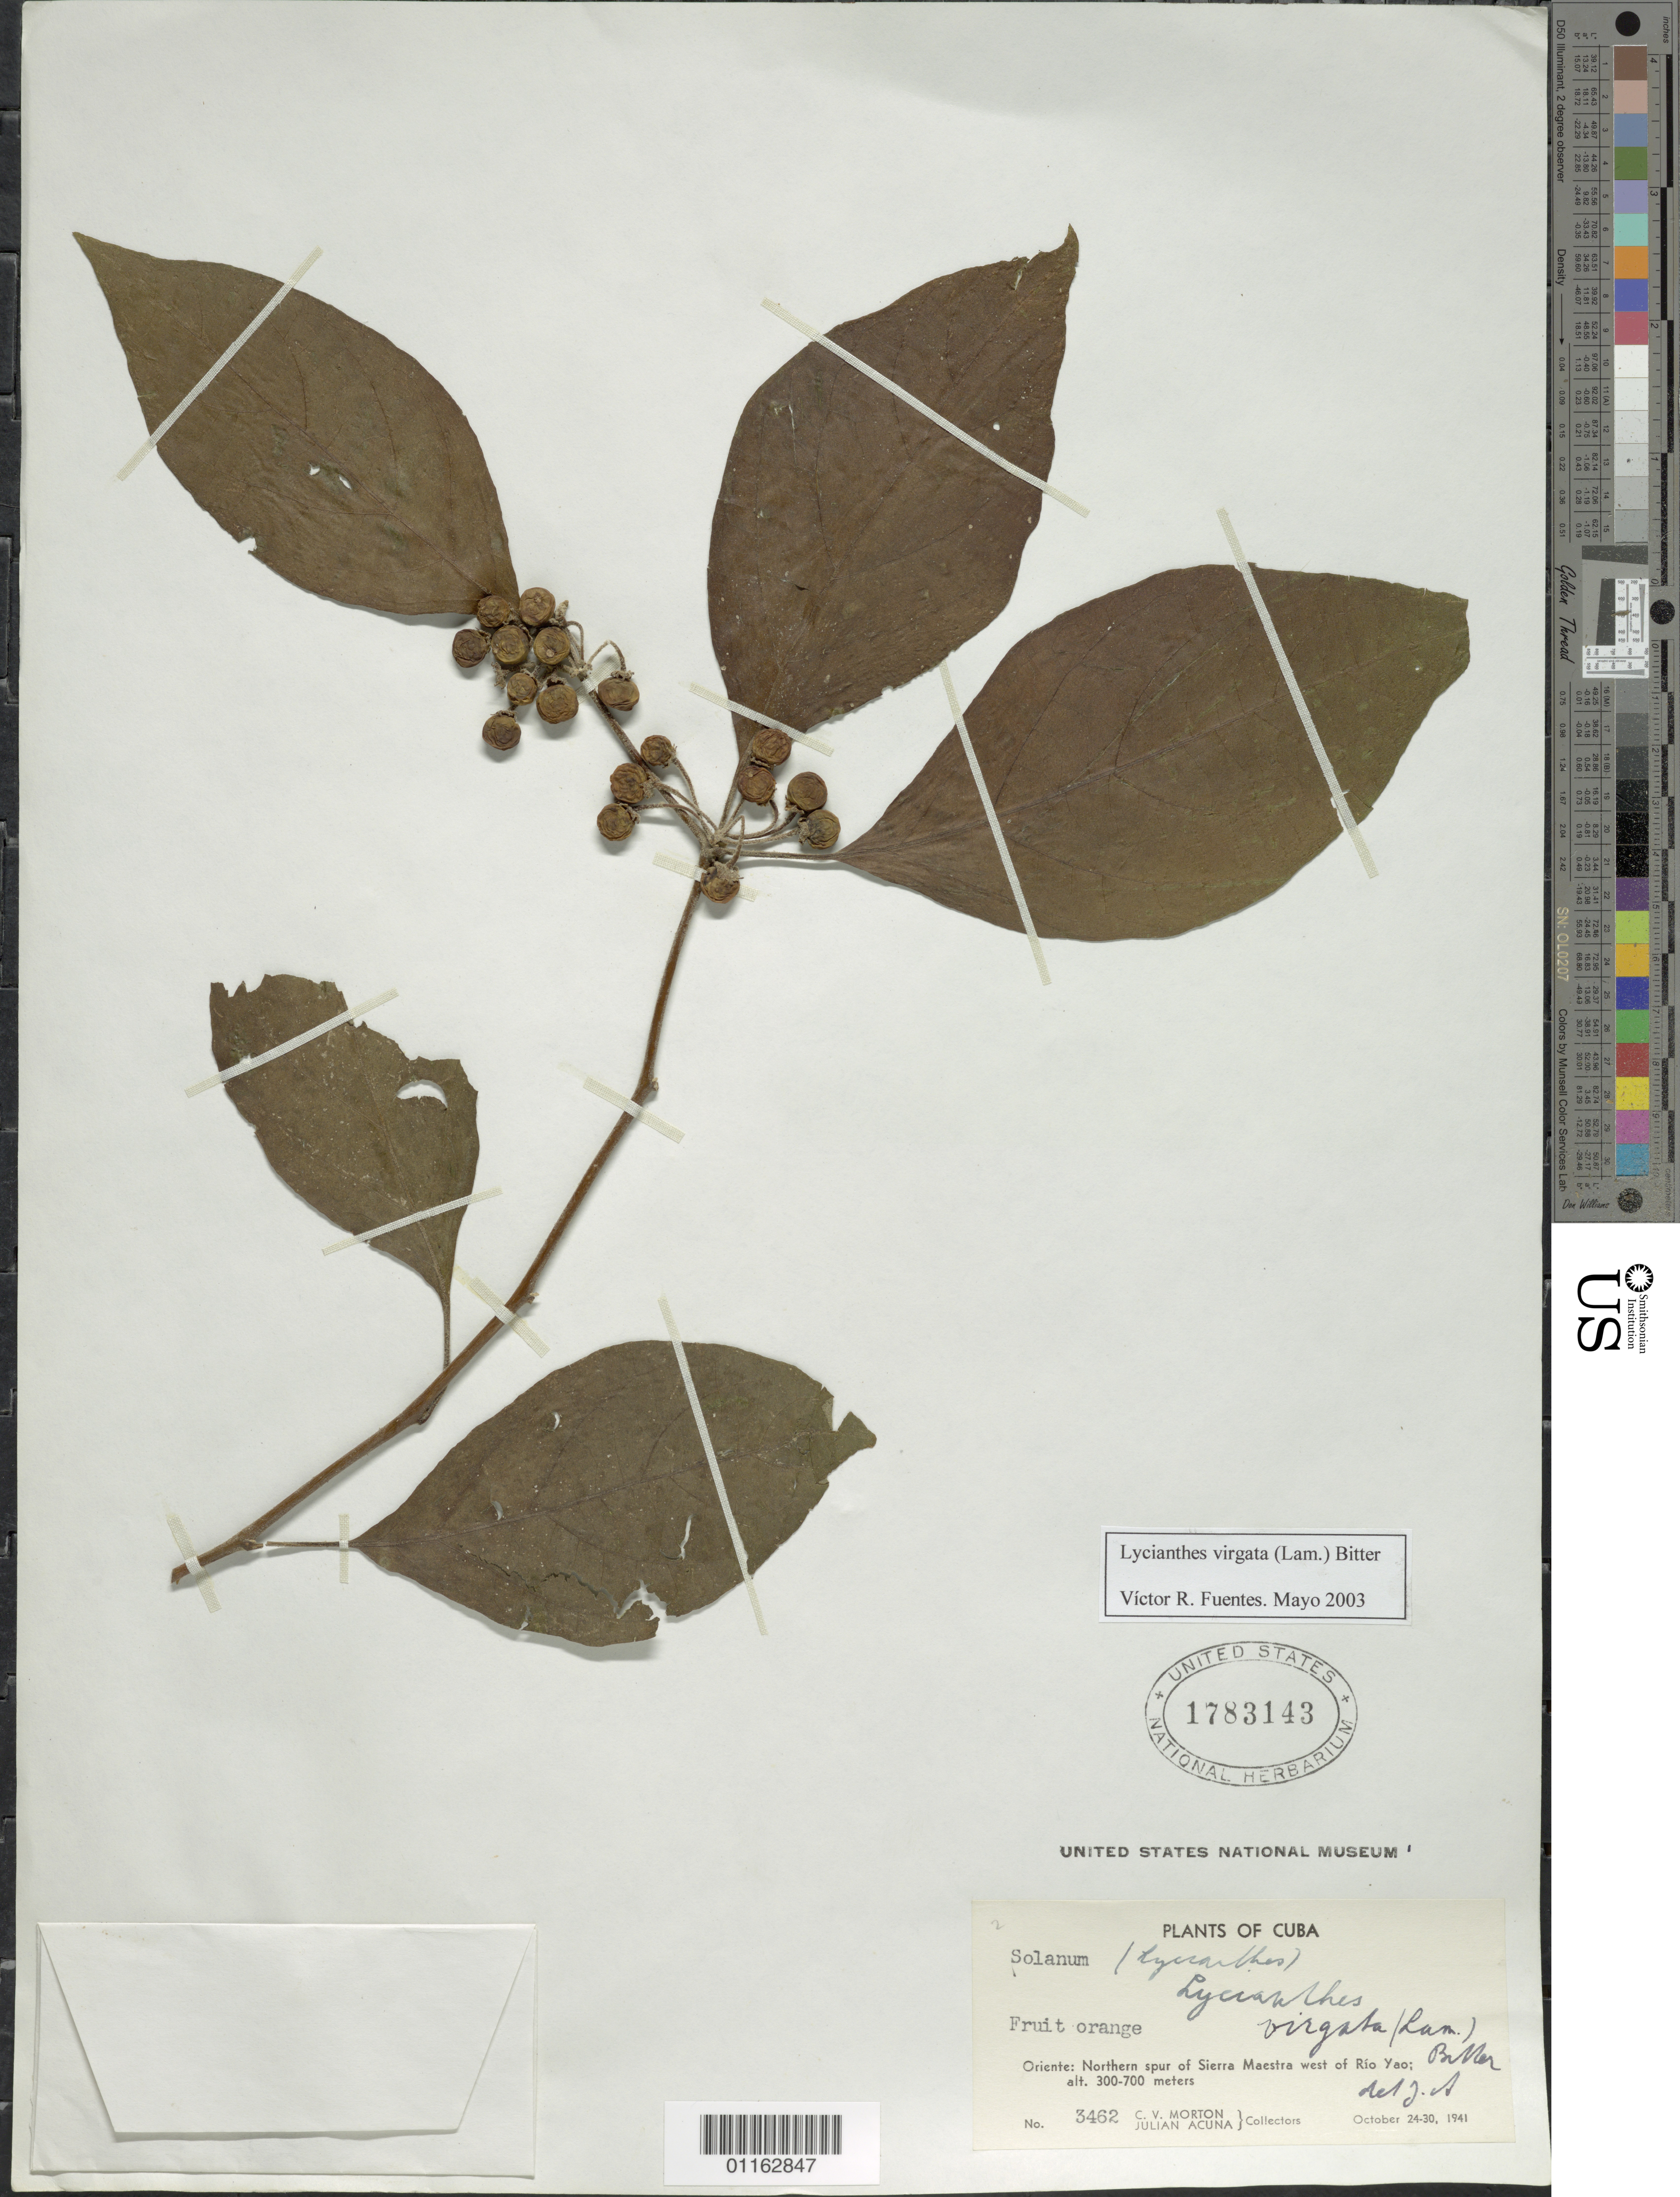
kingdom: Plantae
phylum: Tracheophyta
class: Magnoliopsida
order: Solanales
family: Solanaceae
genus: Lycianthes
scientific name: Lycianthes virgata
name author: (Lam.) Bitter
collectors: C. V. Morton & J. Acuña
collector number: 3462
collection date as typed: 24 Oct 1941 to 30 Oct 1941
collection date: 1941-10-24/1941-10-30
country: Cuba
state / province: Oriente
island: Cuba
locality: N spur of Sierra Maestra W of Rio Yao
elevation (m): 300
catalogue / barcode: US 1783143